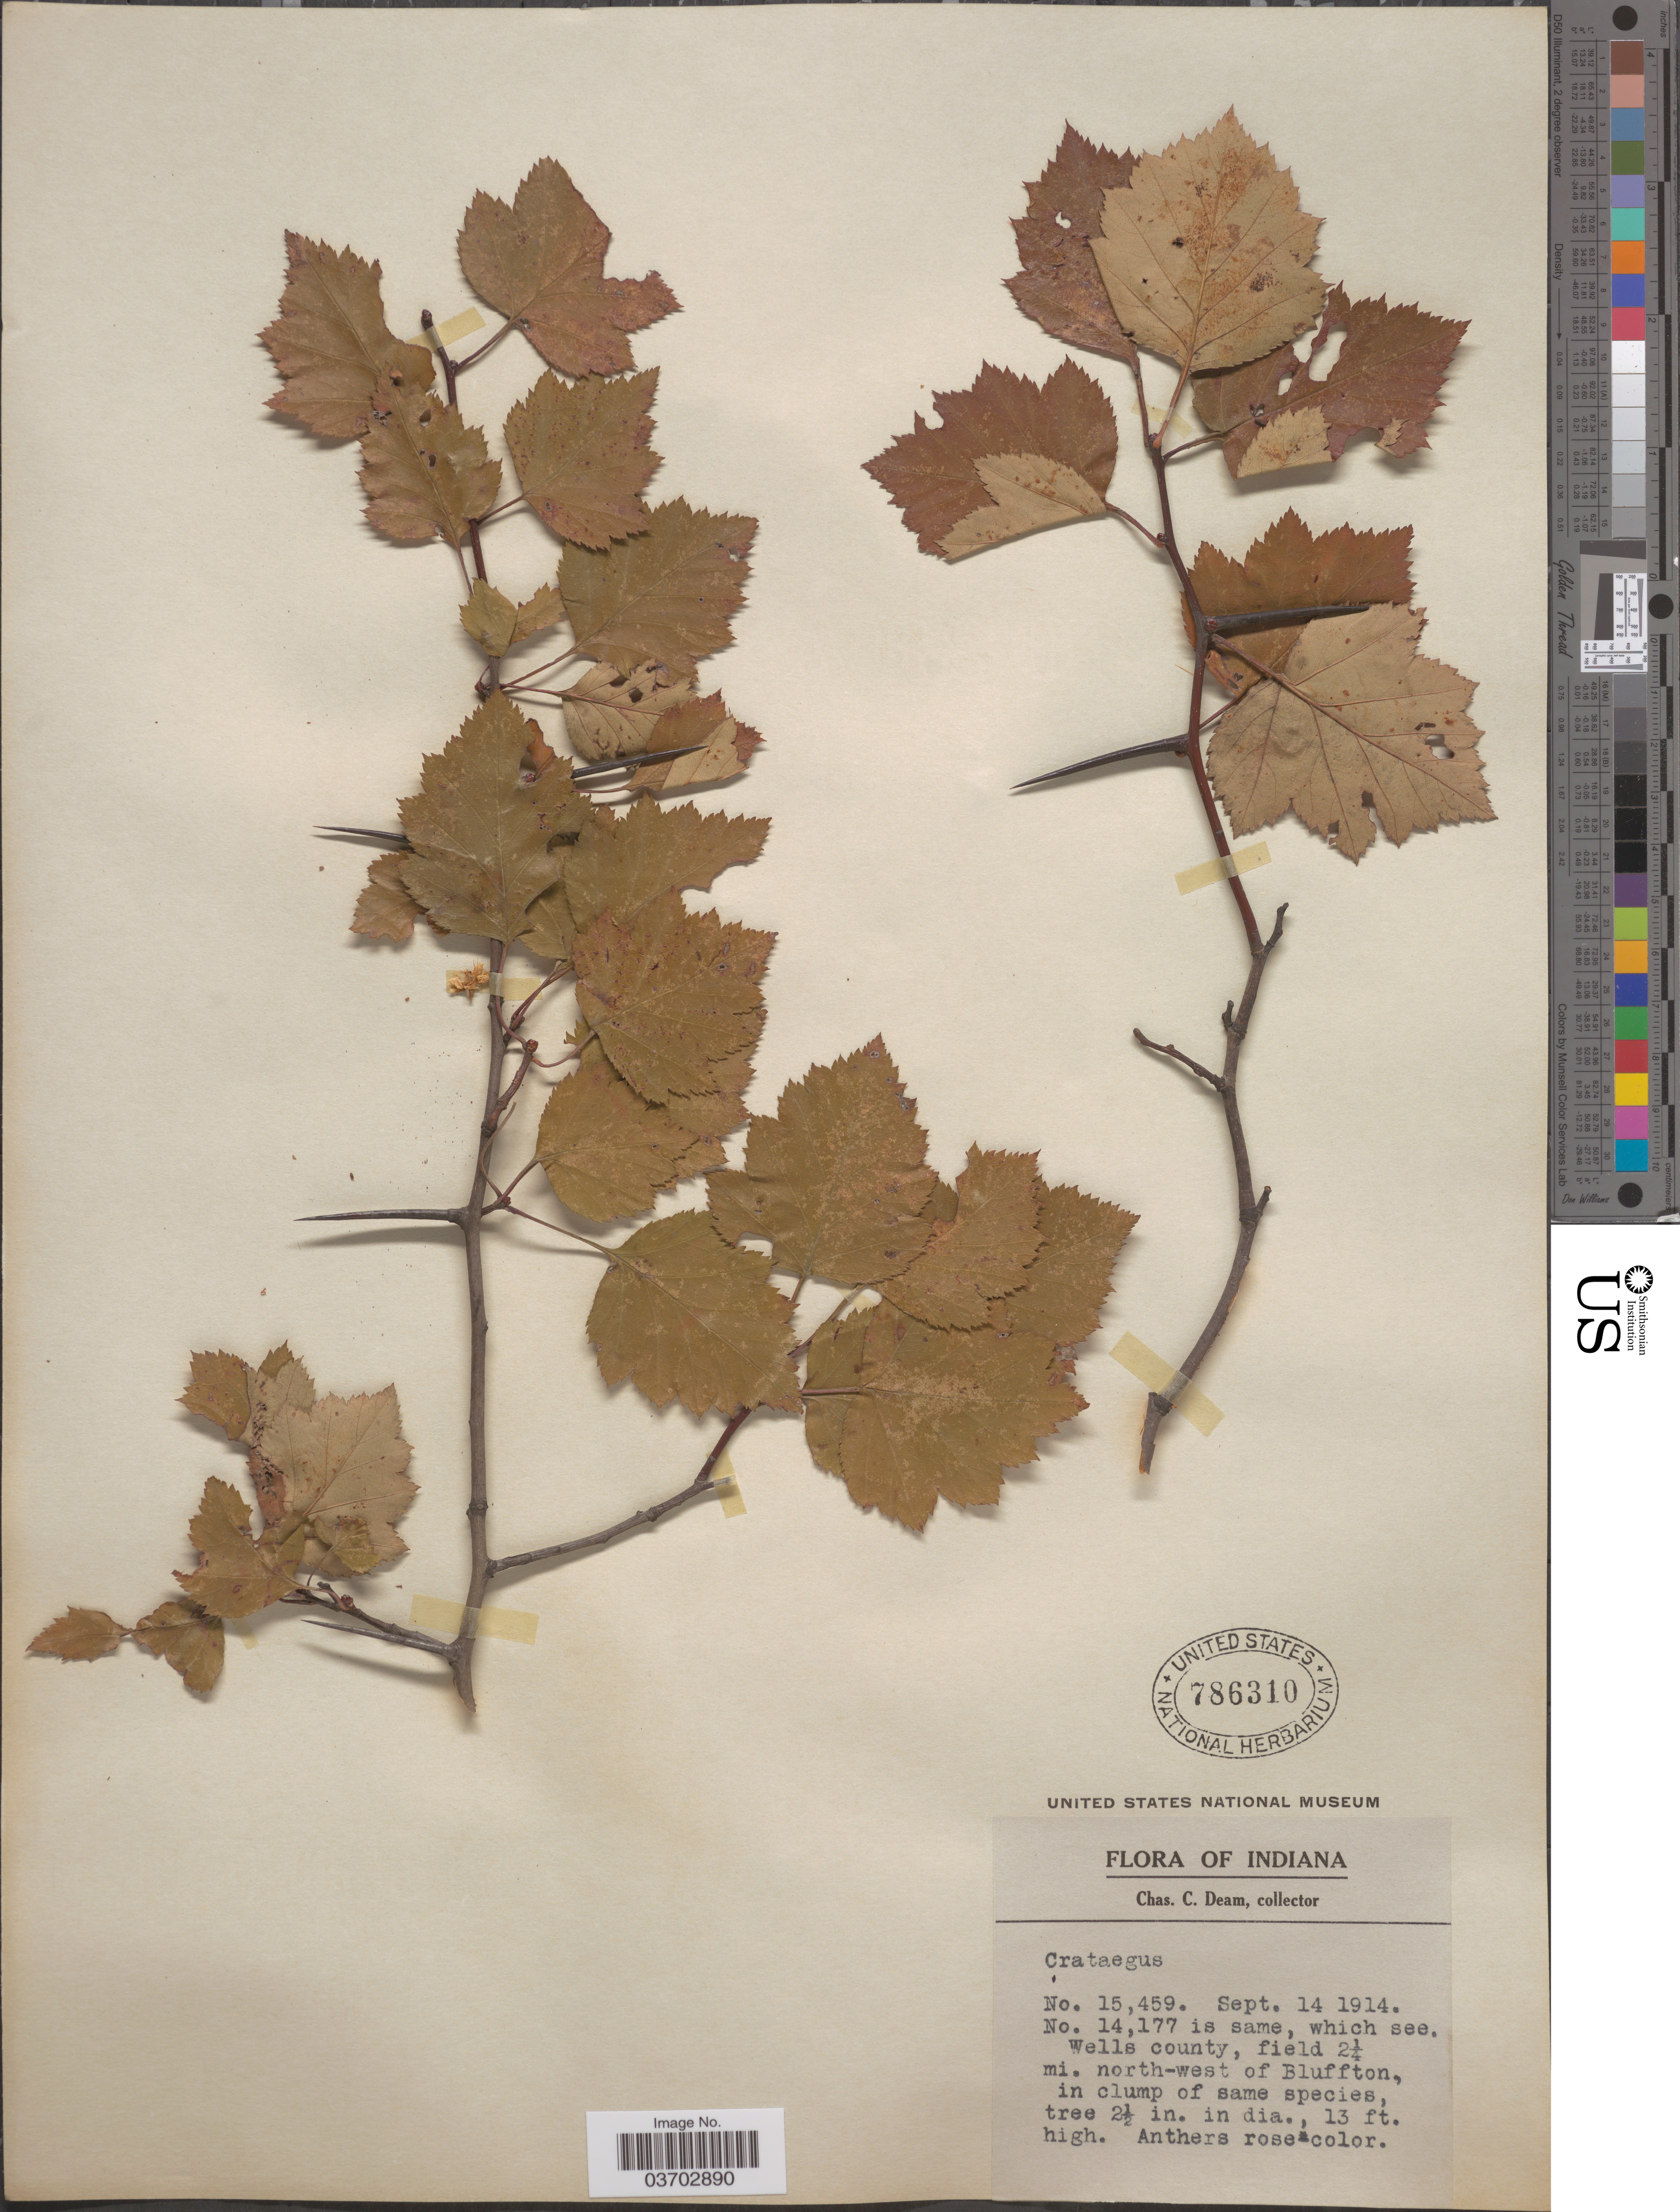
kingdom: Plantae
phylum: Tracheophyta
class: Magnoliopsida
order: Rosales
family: Rosaceae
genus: Crataegus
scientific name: Crataegus sp.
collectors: C. C. Deam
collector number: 15459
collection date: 1914-09-14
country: United States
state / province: Indiana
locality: Wells county, field 2¼ mi. north-west of Bluffton.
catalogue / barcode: US 786310